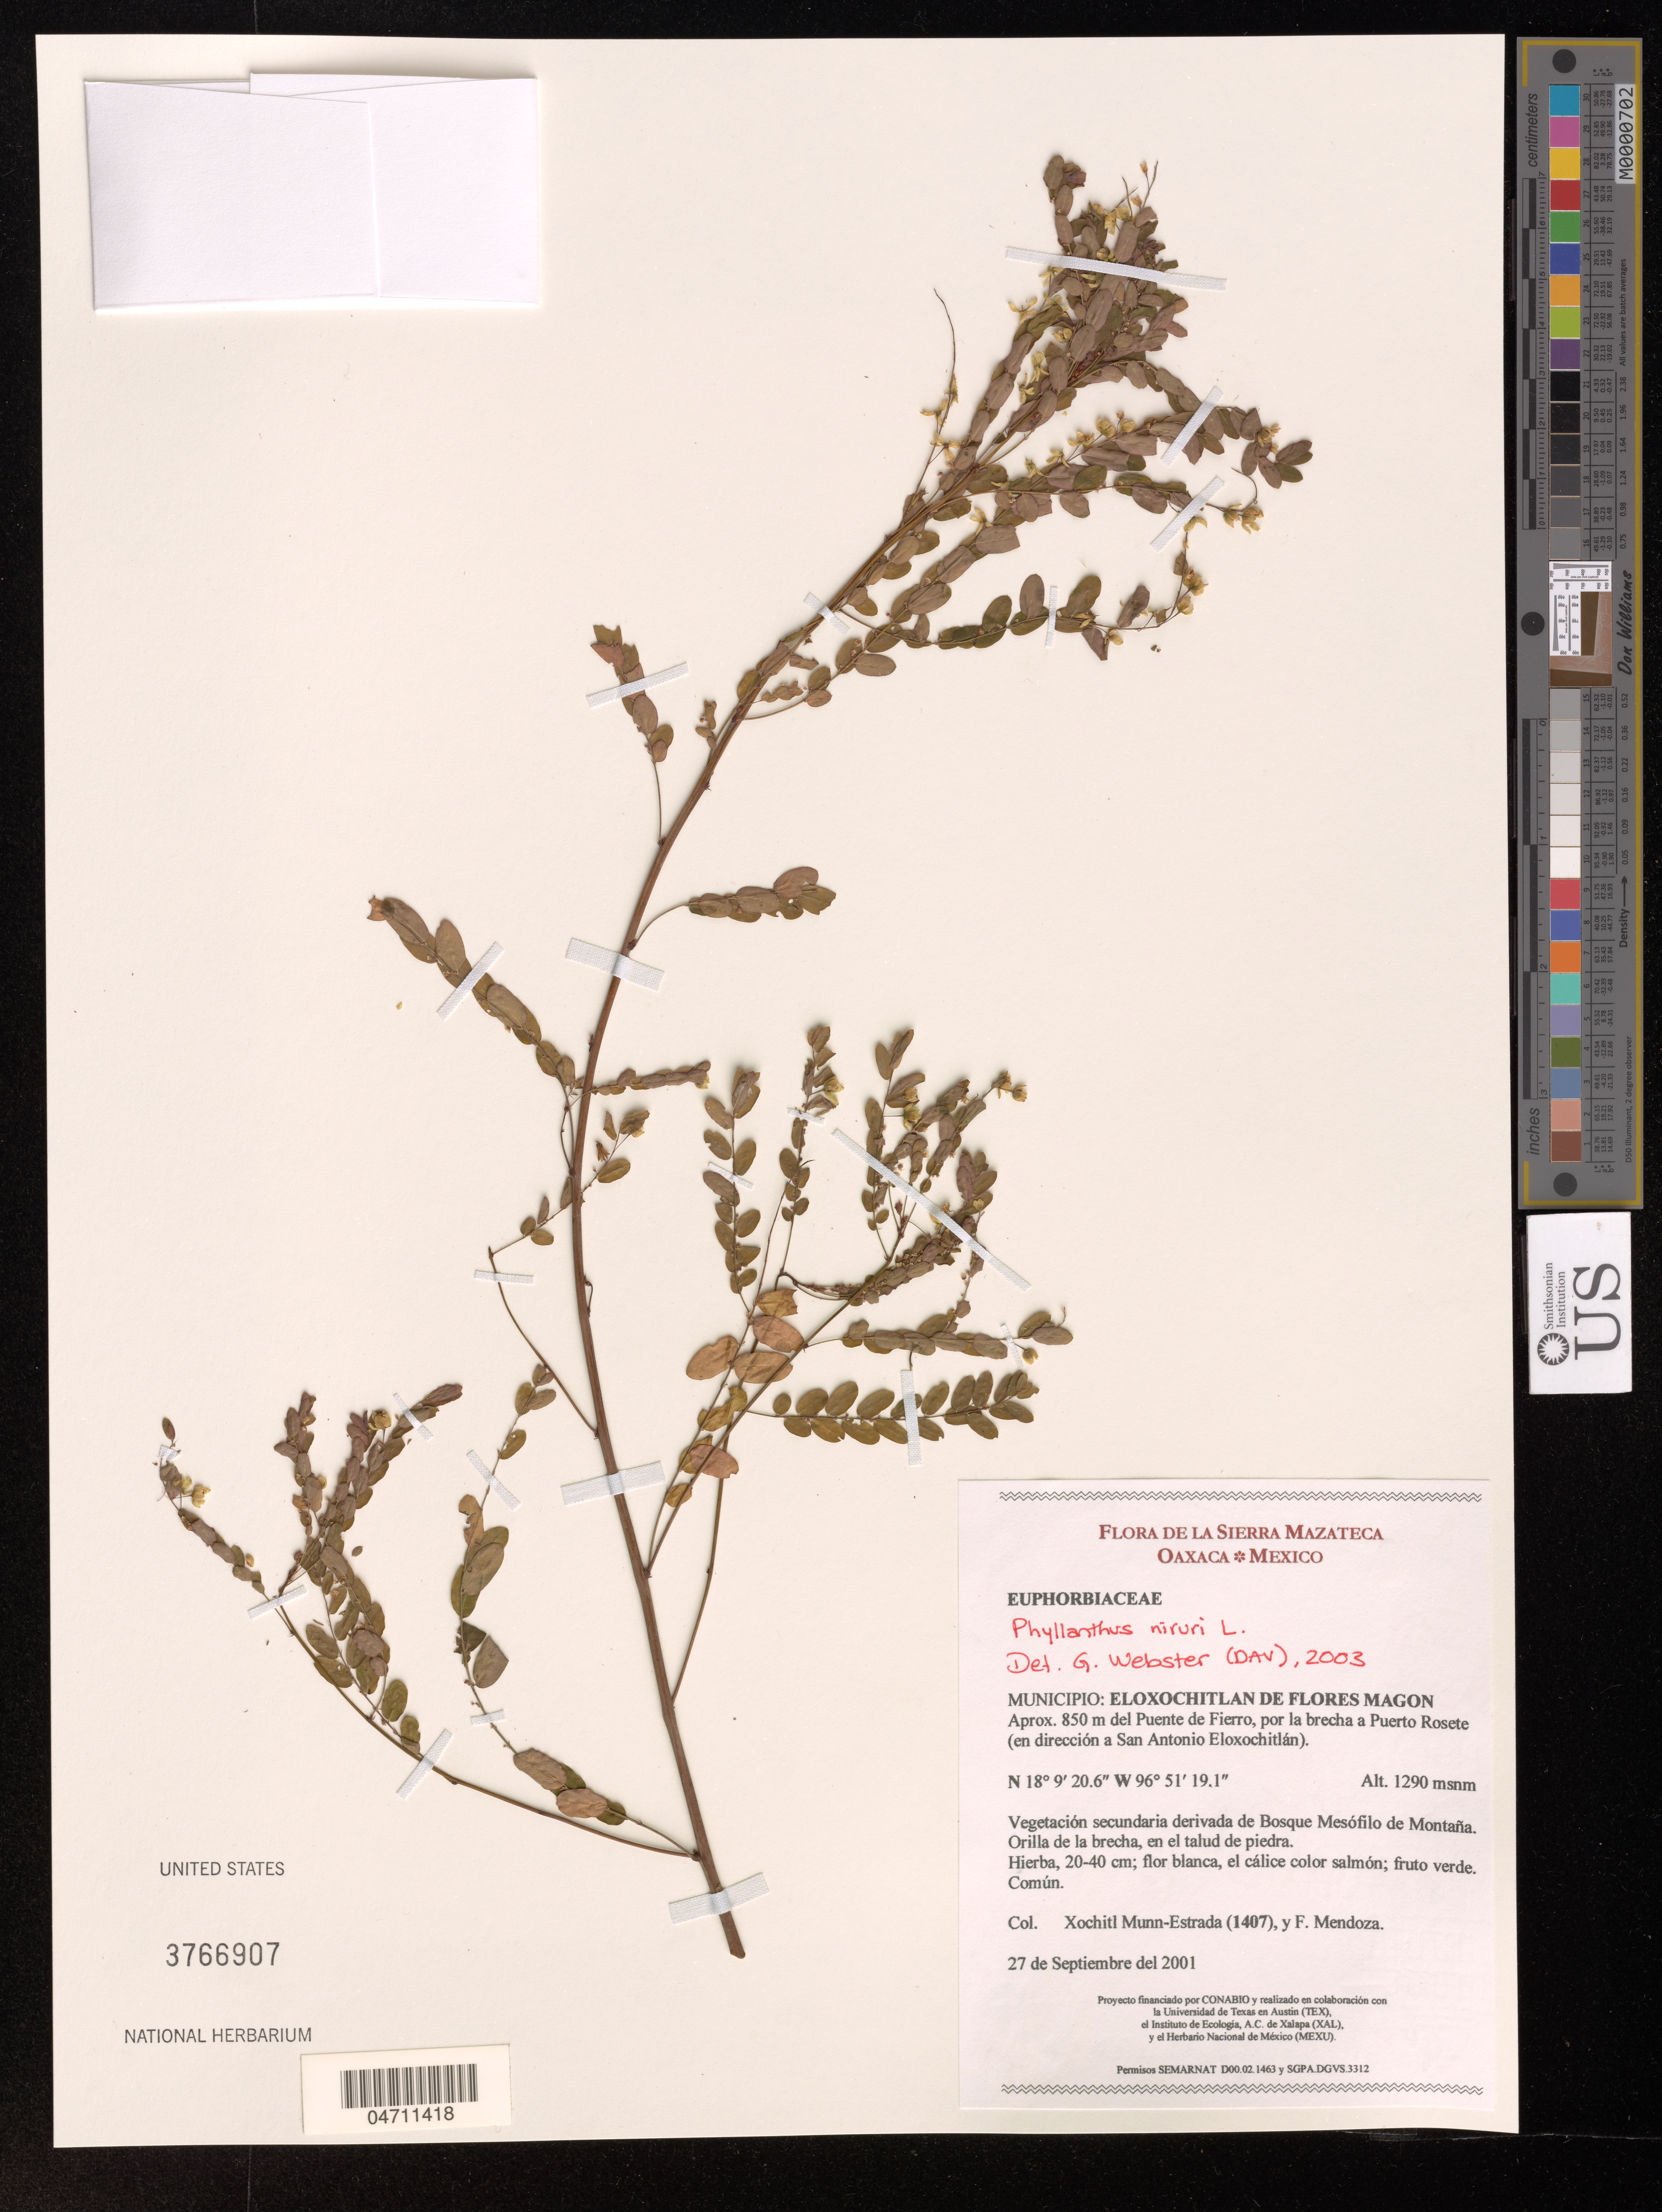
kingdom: Plantae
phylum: Tracheophyta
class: Magnoliopsida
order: Malpighiales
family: Phyllanthaceae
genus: Phyllanthus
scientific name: Phyllanthus niruri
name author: L.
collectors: X. Munn-Estrada & F. Mendoza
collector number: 1407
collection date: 2001-09-27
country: Mexico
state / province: Oaxaca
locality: La Sierra Mazateco. Municipio: Eloxochitlan de flores magon Aprox. 850 m del Puente de Fierro, por la bracha a Puerto Rosete.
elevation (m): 1290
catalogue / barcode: US 3766907